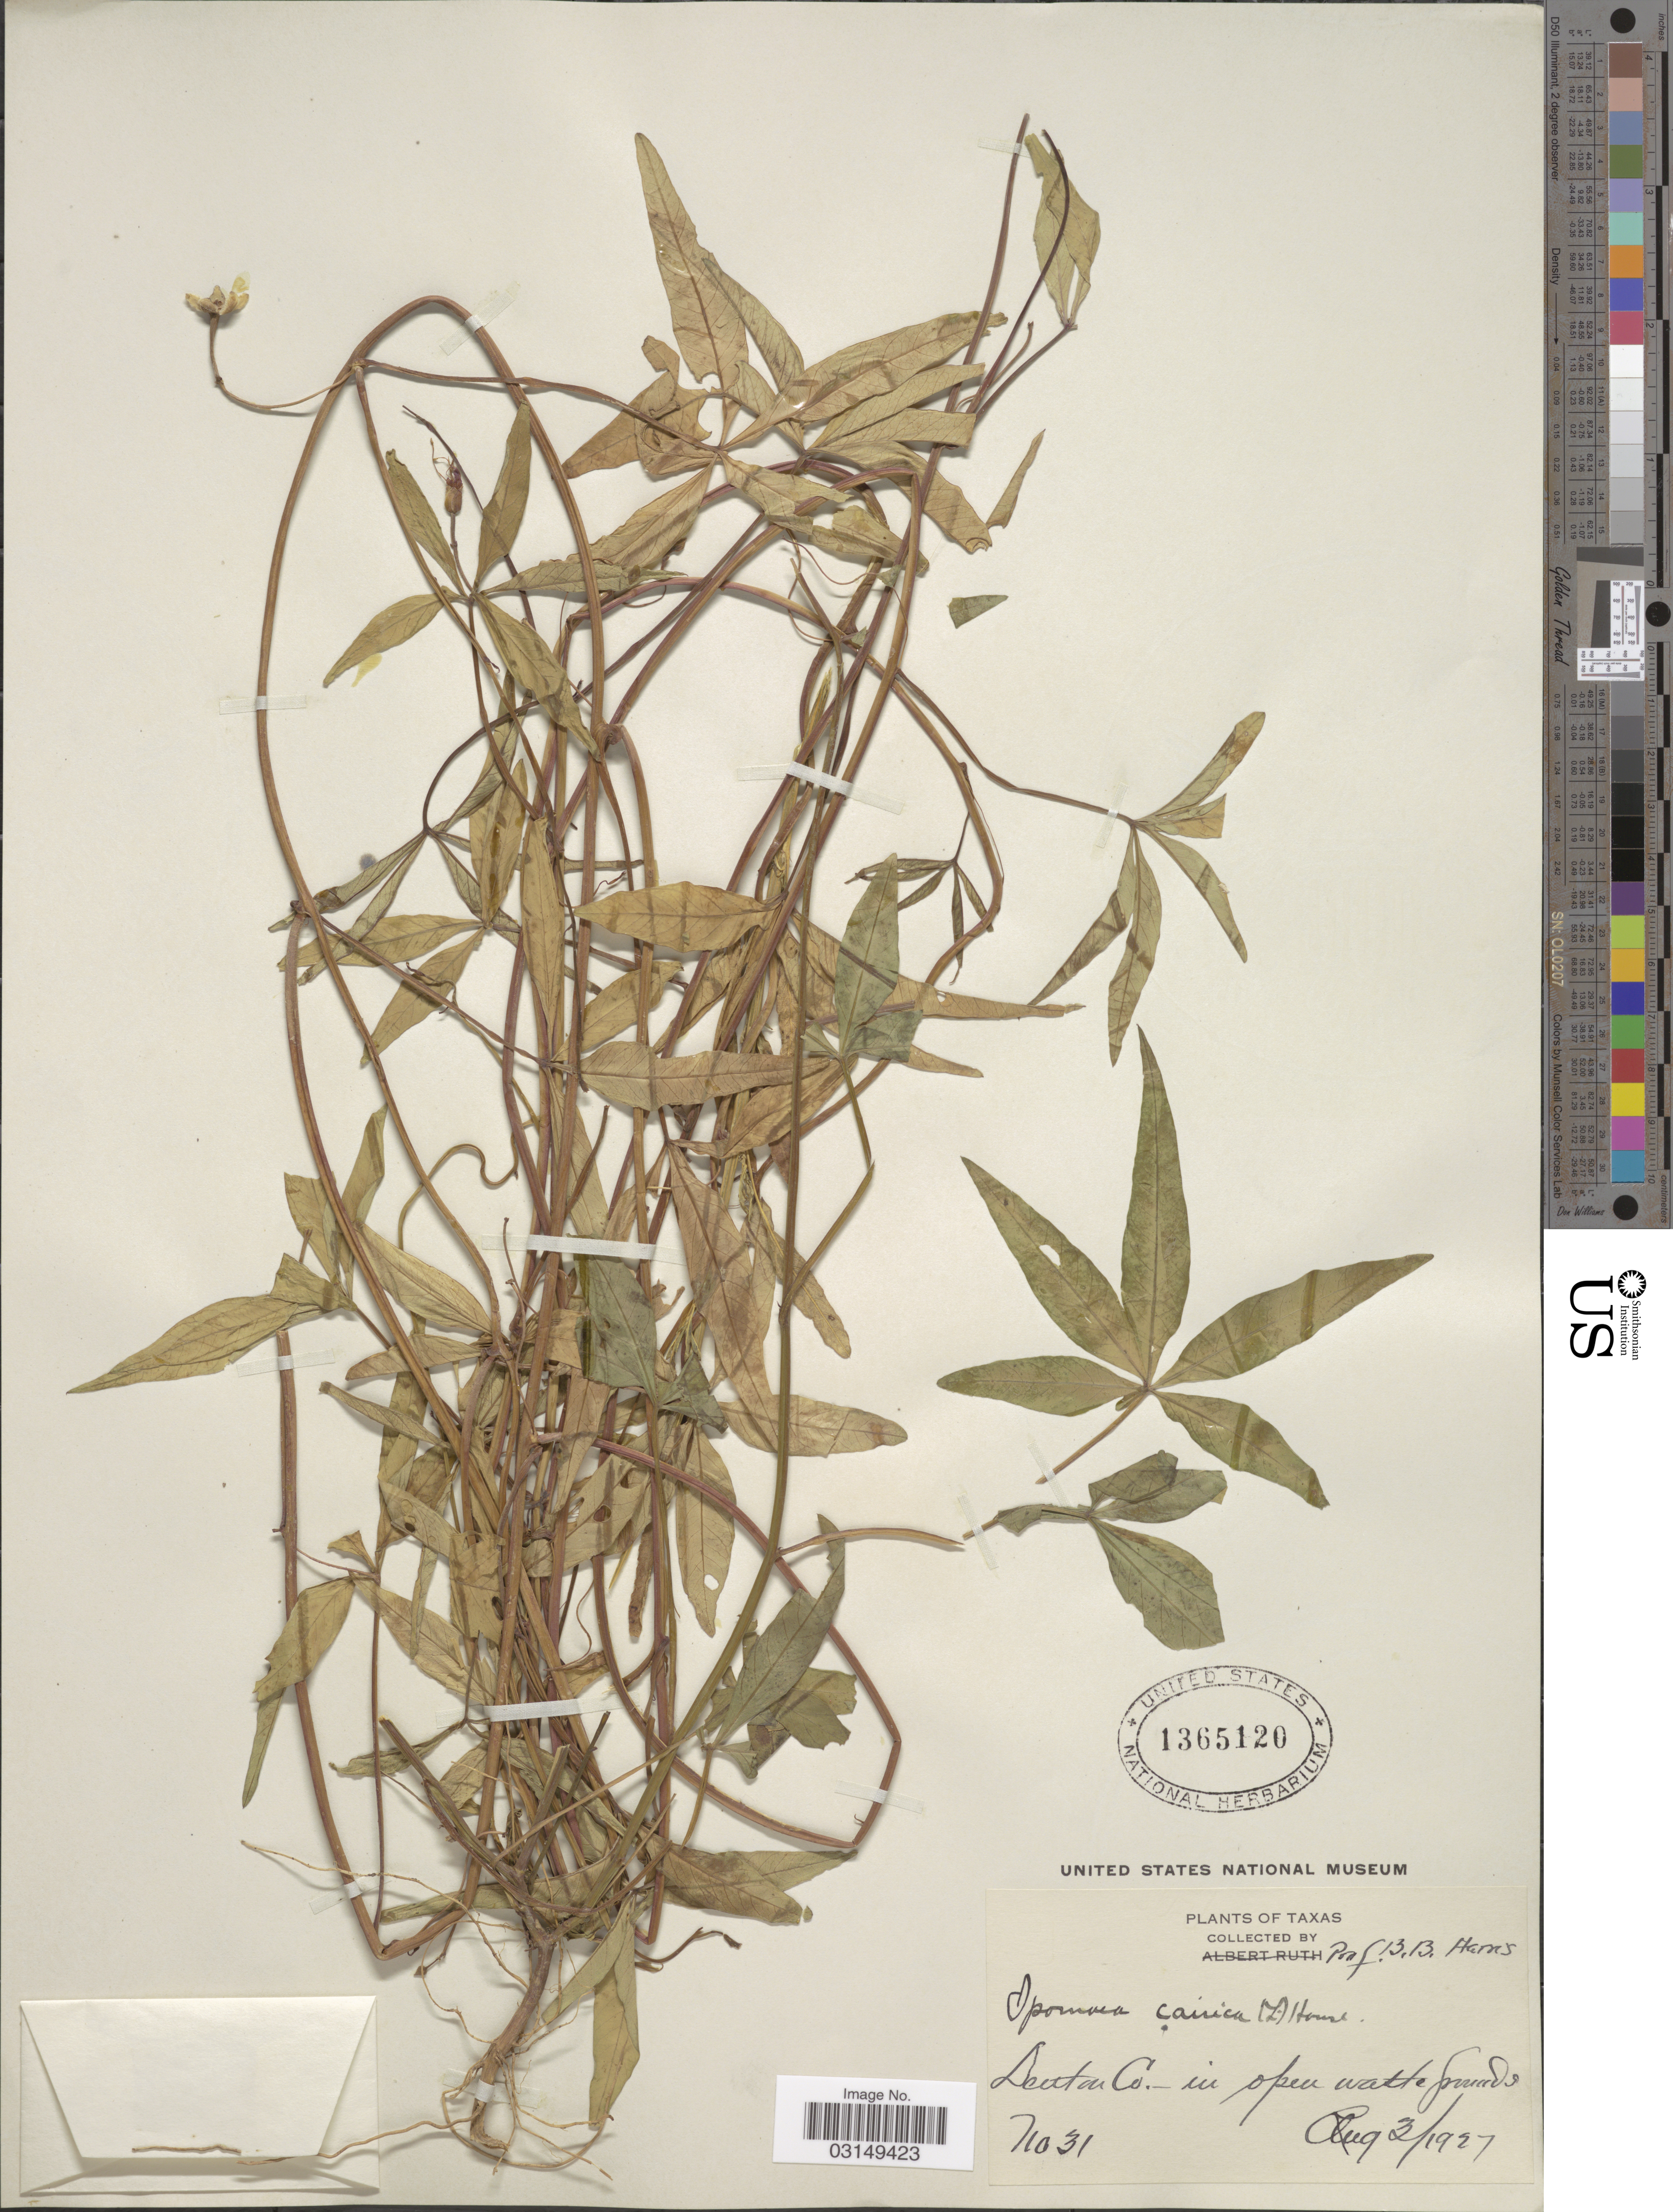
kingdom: Plantae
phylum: Tracheophyta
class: Magnoliopsida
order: Solanales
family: Convolvulaceae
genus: Ipomoea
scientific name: Ipomoea wrightii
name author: A. Gray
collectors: B. B. Harris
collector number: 31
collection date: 1927-08-03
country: United States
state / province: Texas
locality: Denton Co. in open waste grounds.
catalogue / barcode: US 1365120